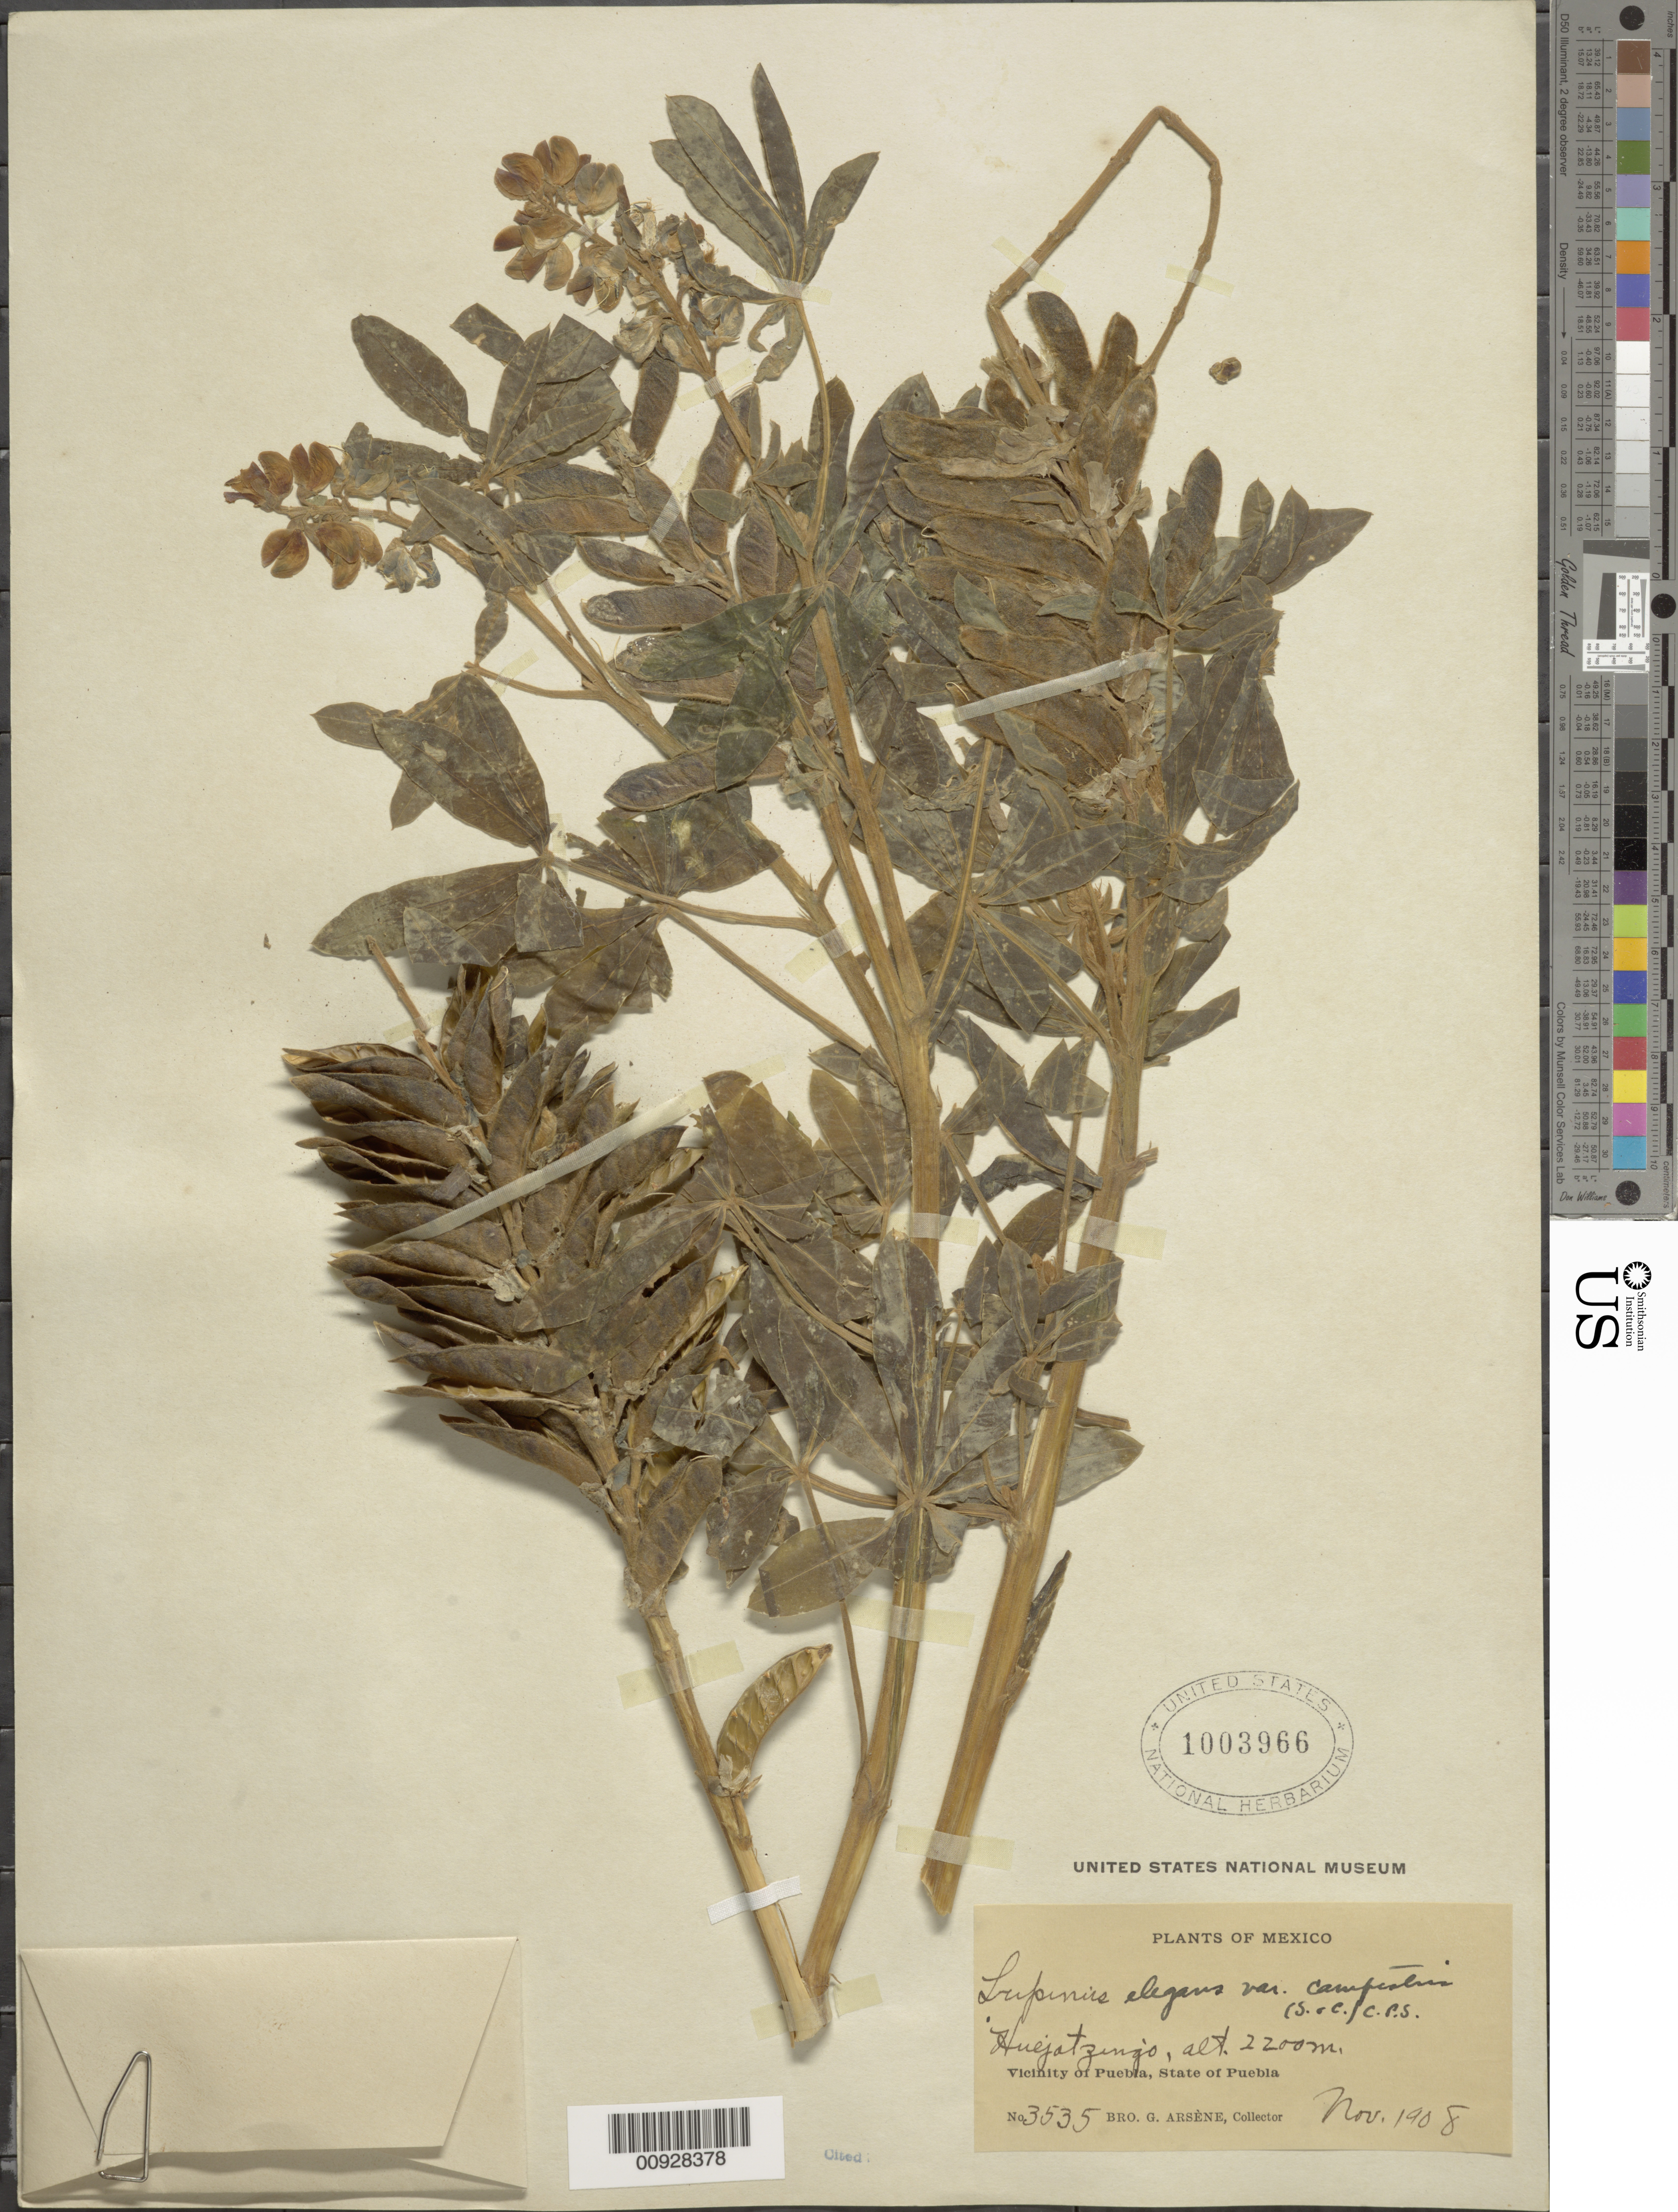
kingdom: Plantae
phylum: Tracheophyta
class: Magnoliopsida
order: Fabales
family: Fabaceae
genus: Lupinus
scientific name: Lupinus elegans var. campestris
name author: (Cham. & Schltdl.) C.P. Sm.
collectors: Bro. G. Arsène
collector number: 3535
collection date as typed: Nov 1908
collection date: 1908-11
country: Mexico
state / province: Puebla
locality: Huejotzingo. Vicinity of Puebla, State of Puebla.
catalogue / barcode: US 1003966